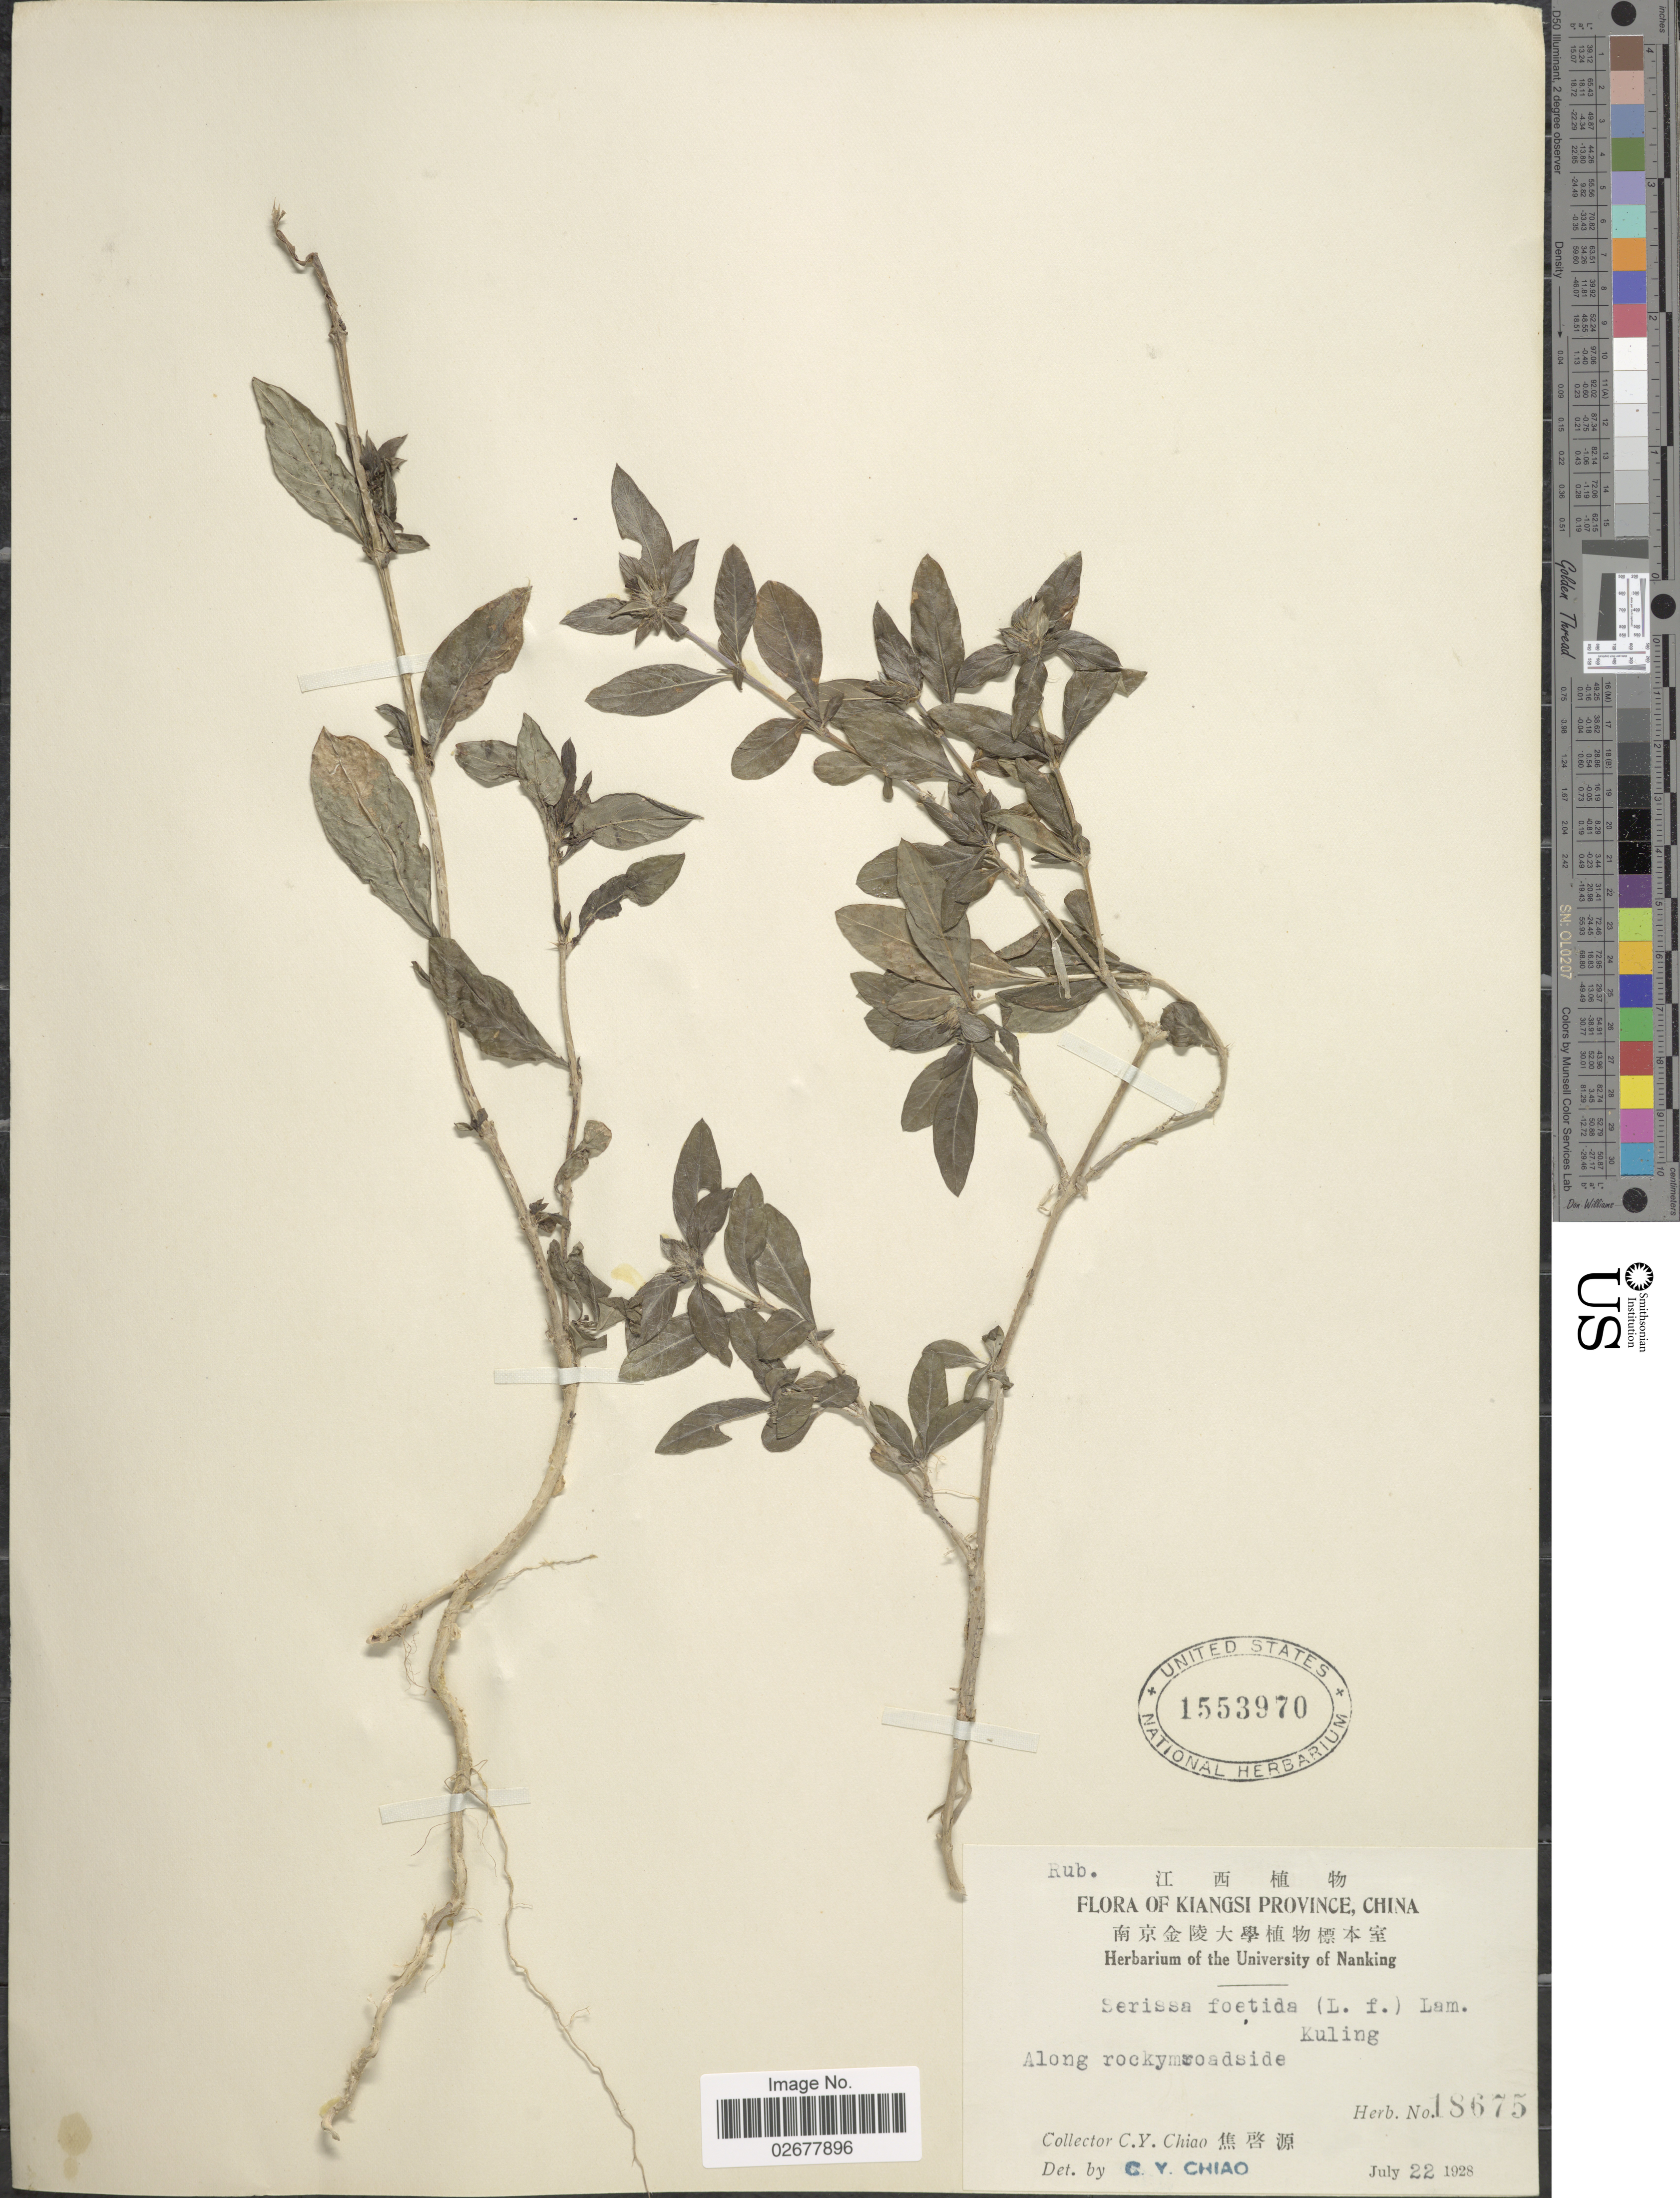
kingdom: Plantae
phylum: Tracheophyta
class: Magnoliopsida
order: Gentianales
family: Rubiaceae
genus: Serissa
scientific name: Serissa japonica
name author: (Thunb.) Thunb.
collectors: C. Y. Chiao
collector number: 18675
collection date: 1928-07-22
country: China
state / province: Jiangxi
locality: Kiangsi Province, Along rocky roadside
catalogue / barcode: US 1553970